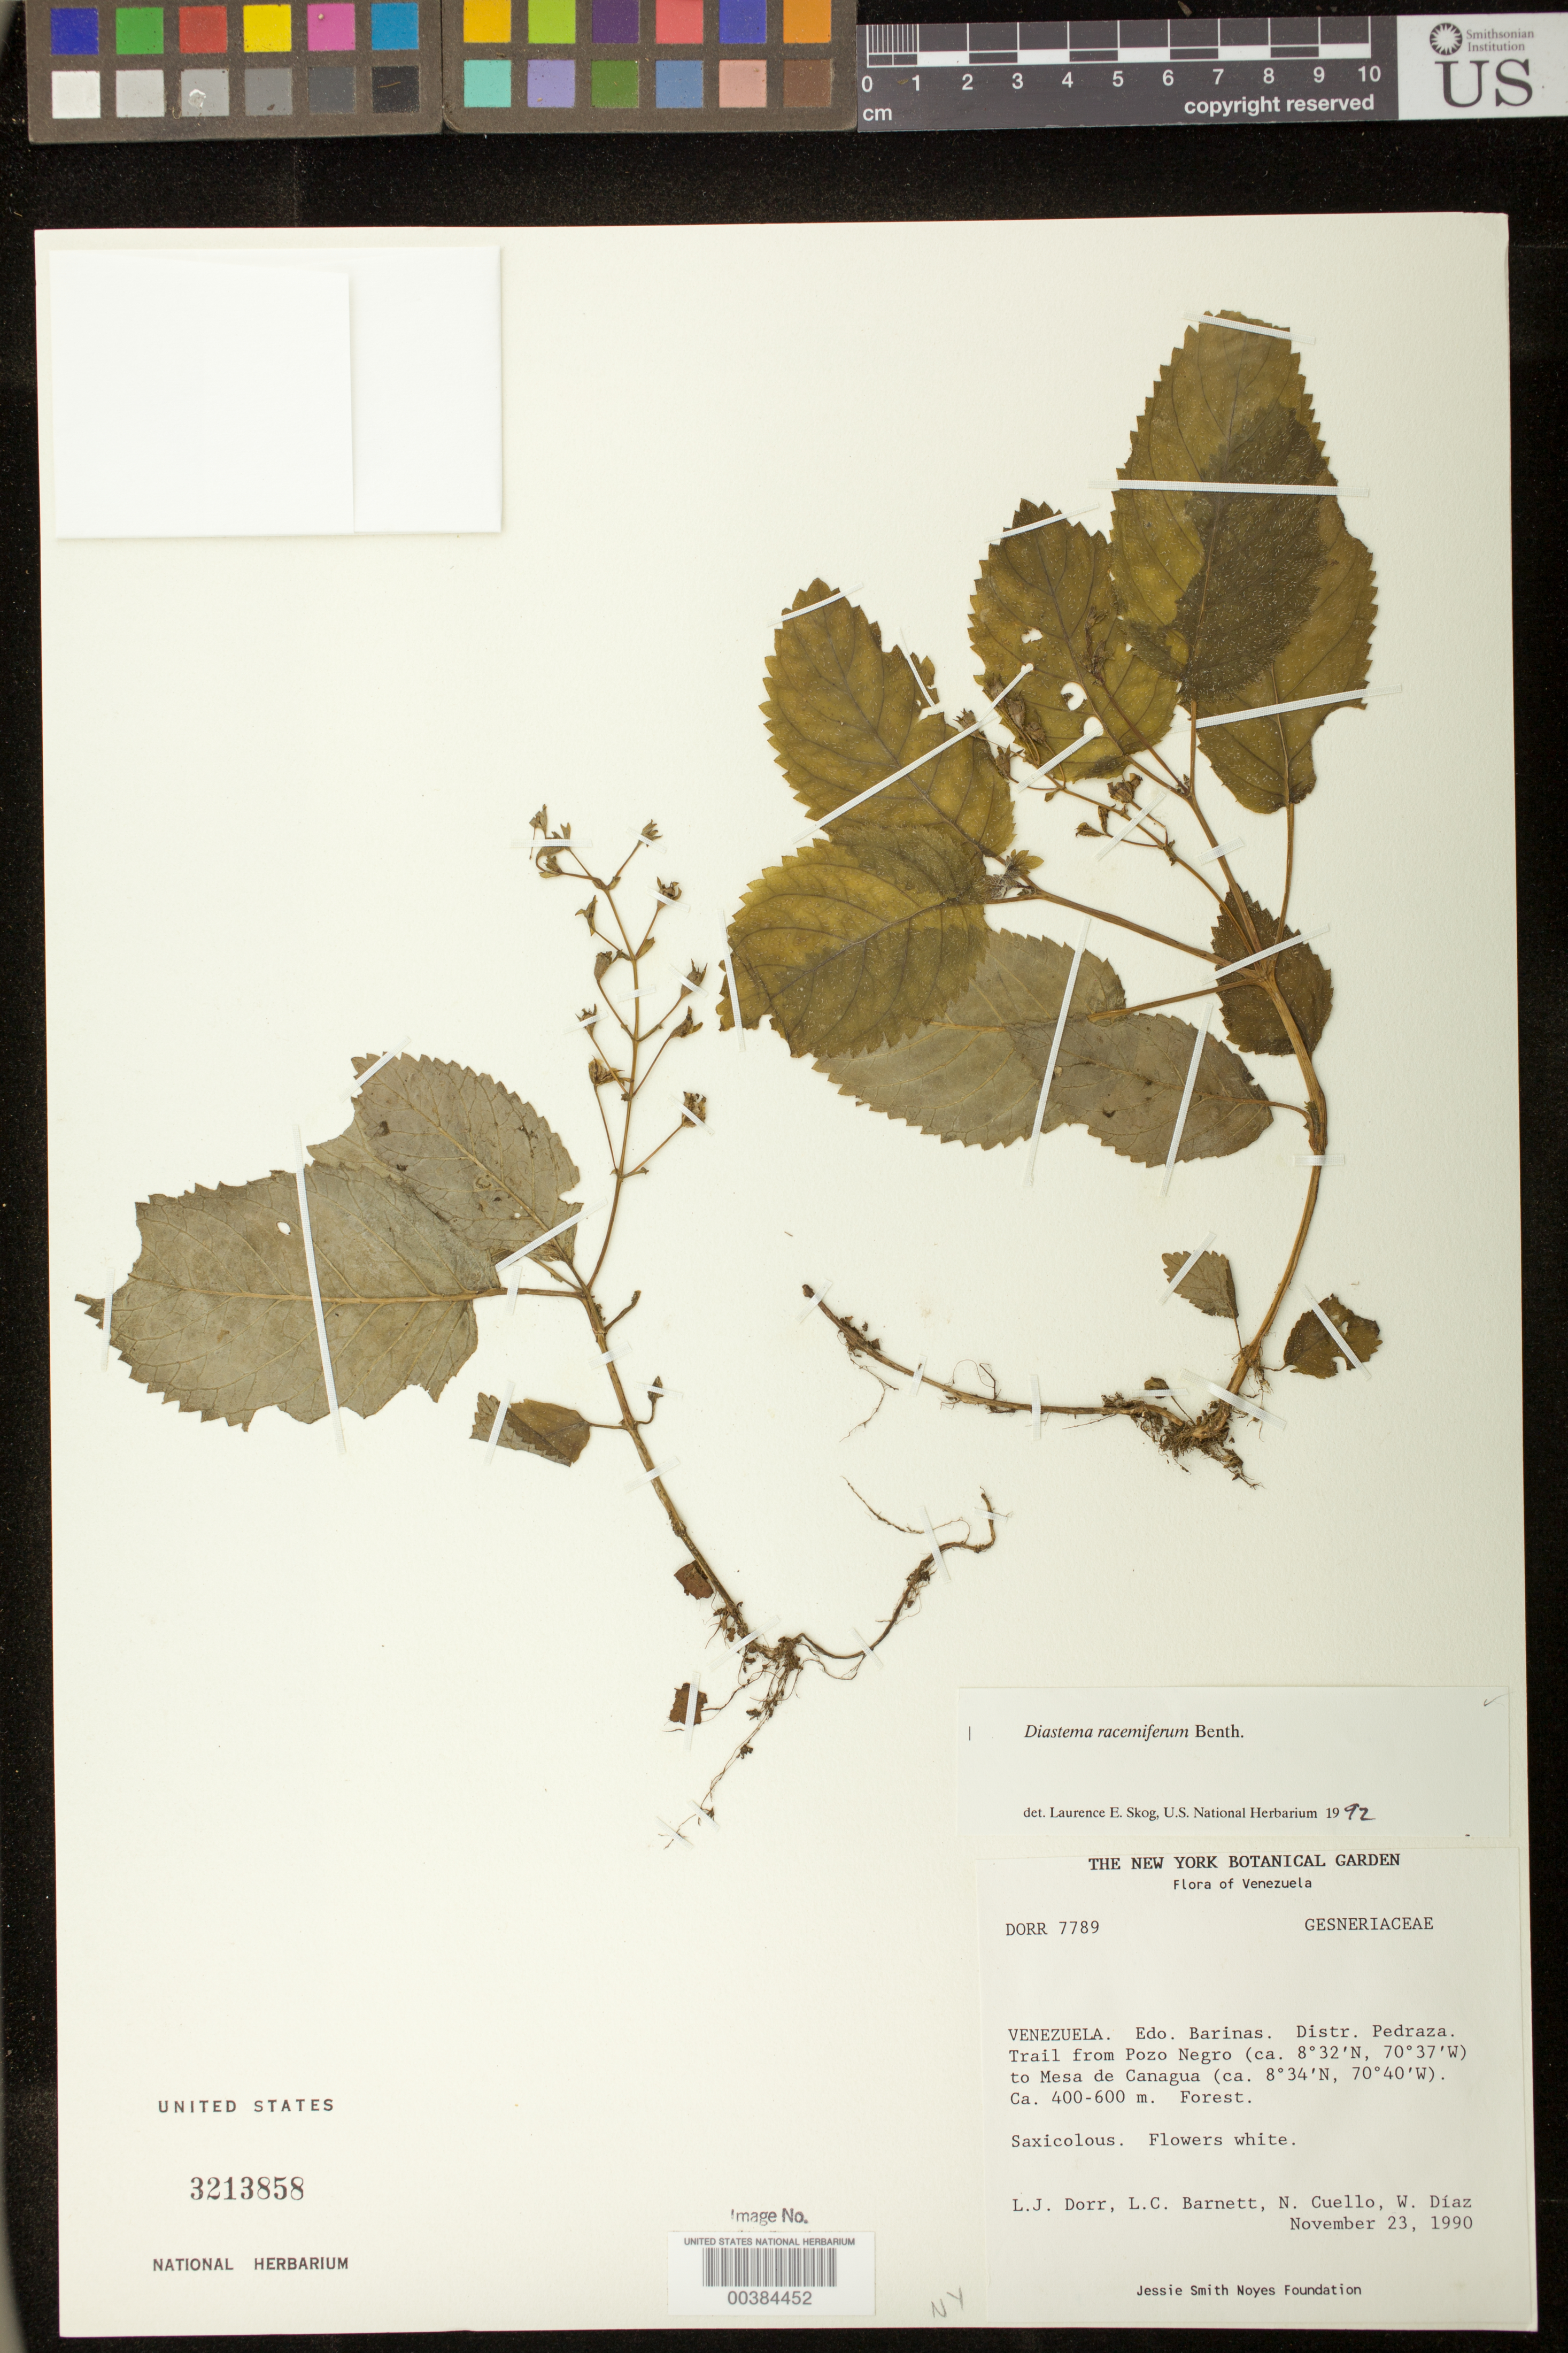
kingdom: Plantae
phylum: Tracheophyta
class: Magnoliopsida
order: Lamiales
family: Gesneriaceae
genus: Diastema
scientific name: Diastema racemiferum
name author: Benth.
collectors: L. J. Dorr, L. C. Barnett, N. L. Cuello & W. Díaz P.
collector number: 7789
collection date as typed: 23 Nov 1990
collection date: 1990-11-23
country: Venezuela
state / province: Barinas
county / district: Pedraza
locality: Trail from Pozo Negro to Mesa de Canagua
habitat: Forest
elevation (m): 400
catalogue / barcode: US 3213858